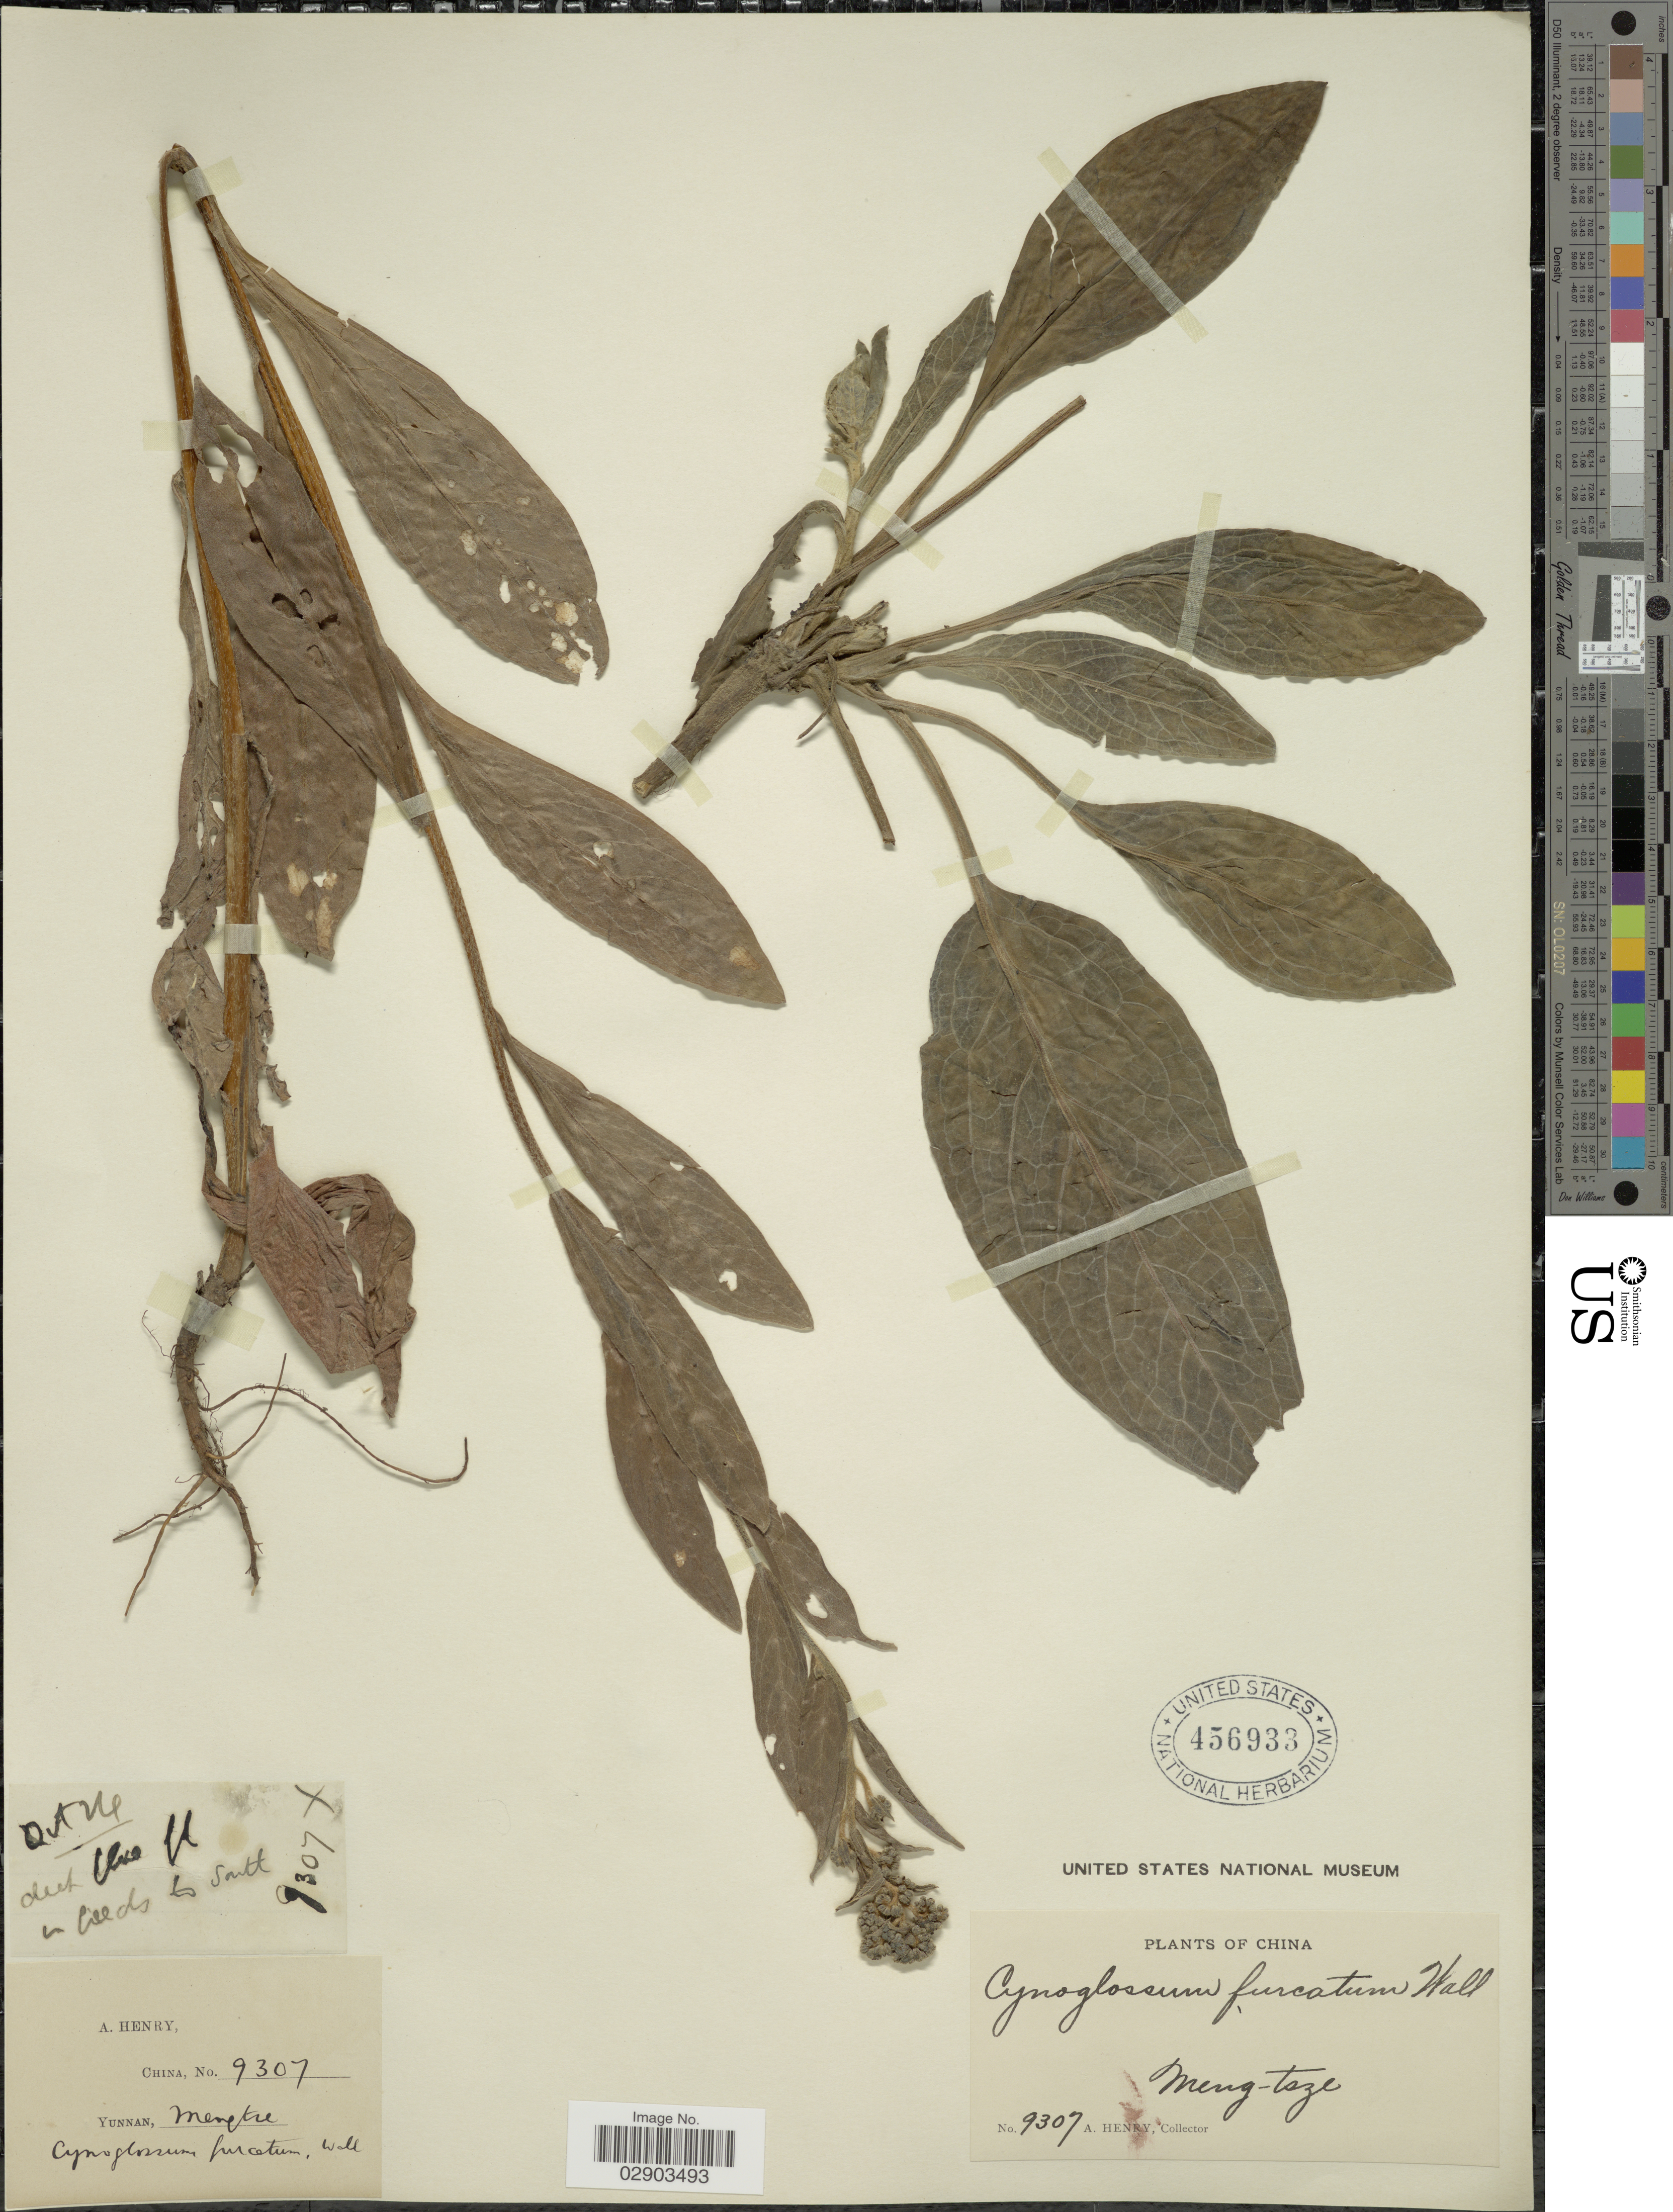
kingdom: Plantae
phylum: Tracheophyta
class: Magnoliopsida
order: Boraginales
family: Boraginaceae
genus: Cynoglossum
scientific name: Cynoglossum furcatum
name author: Wall.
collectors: A. Henry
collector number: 9307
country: China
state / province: Yunnan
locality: Mengtze. In fields to South.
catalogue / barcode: US 456933